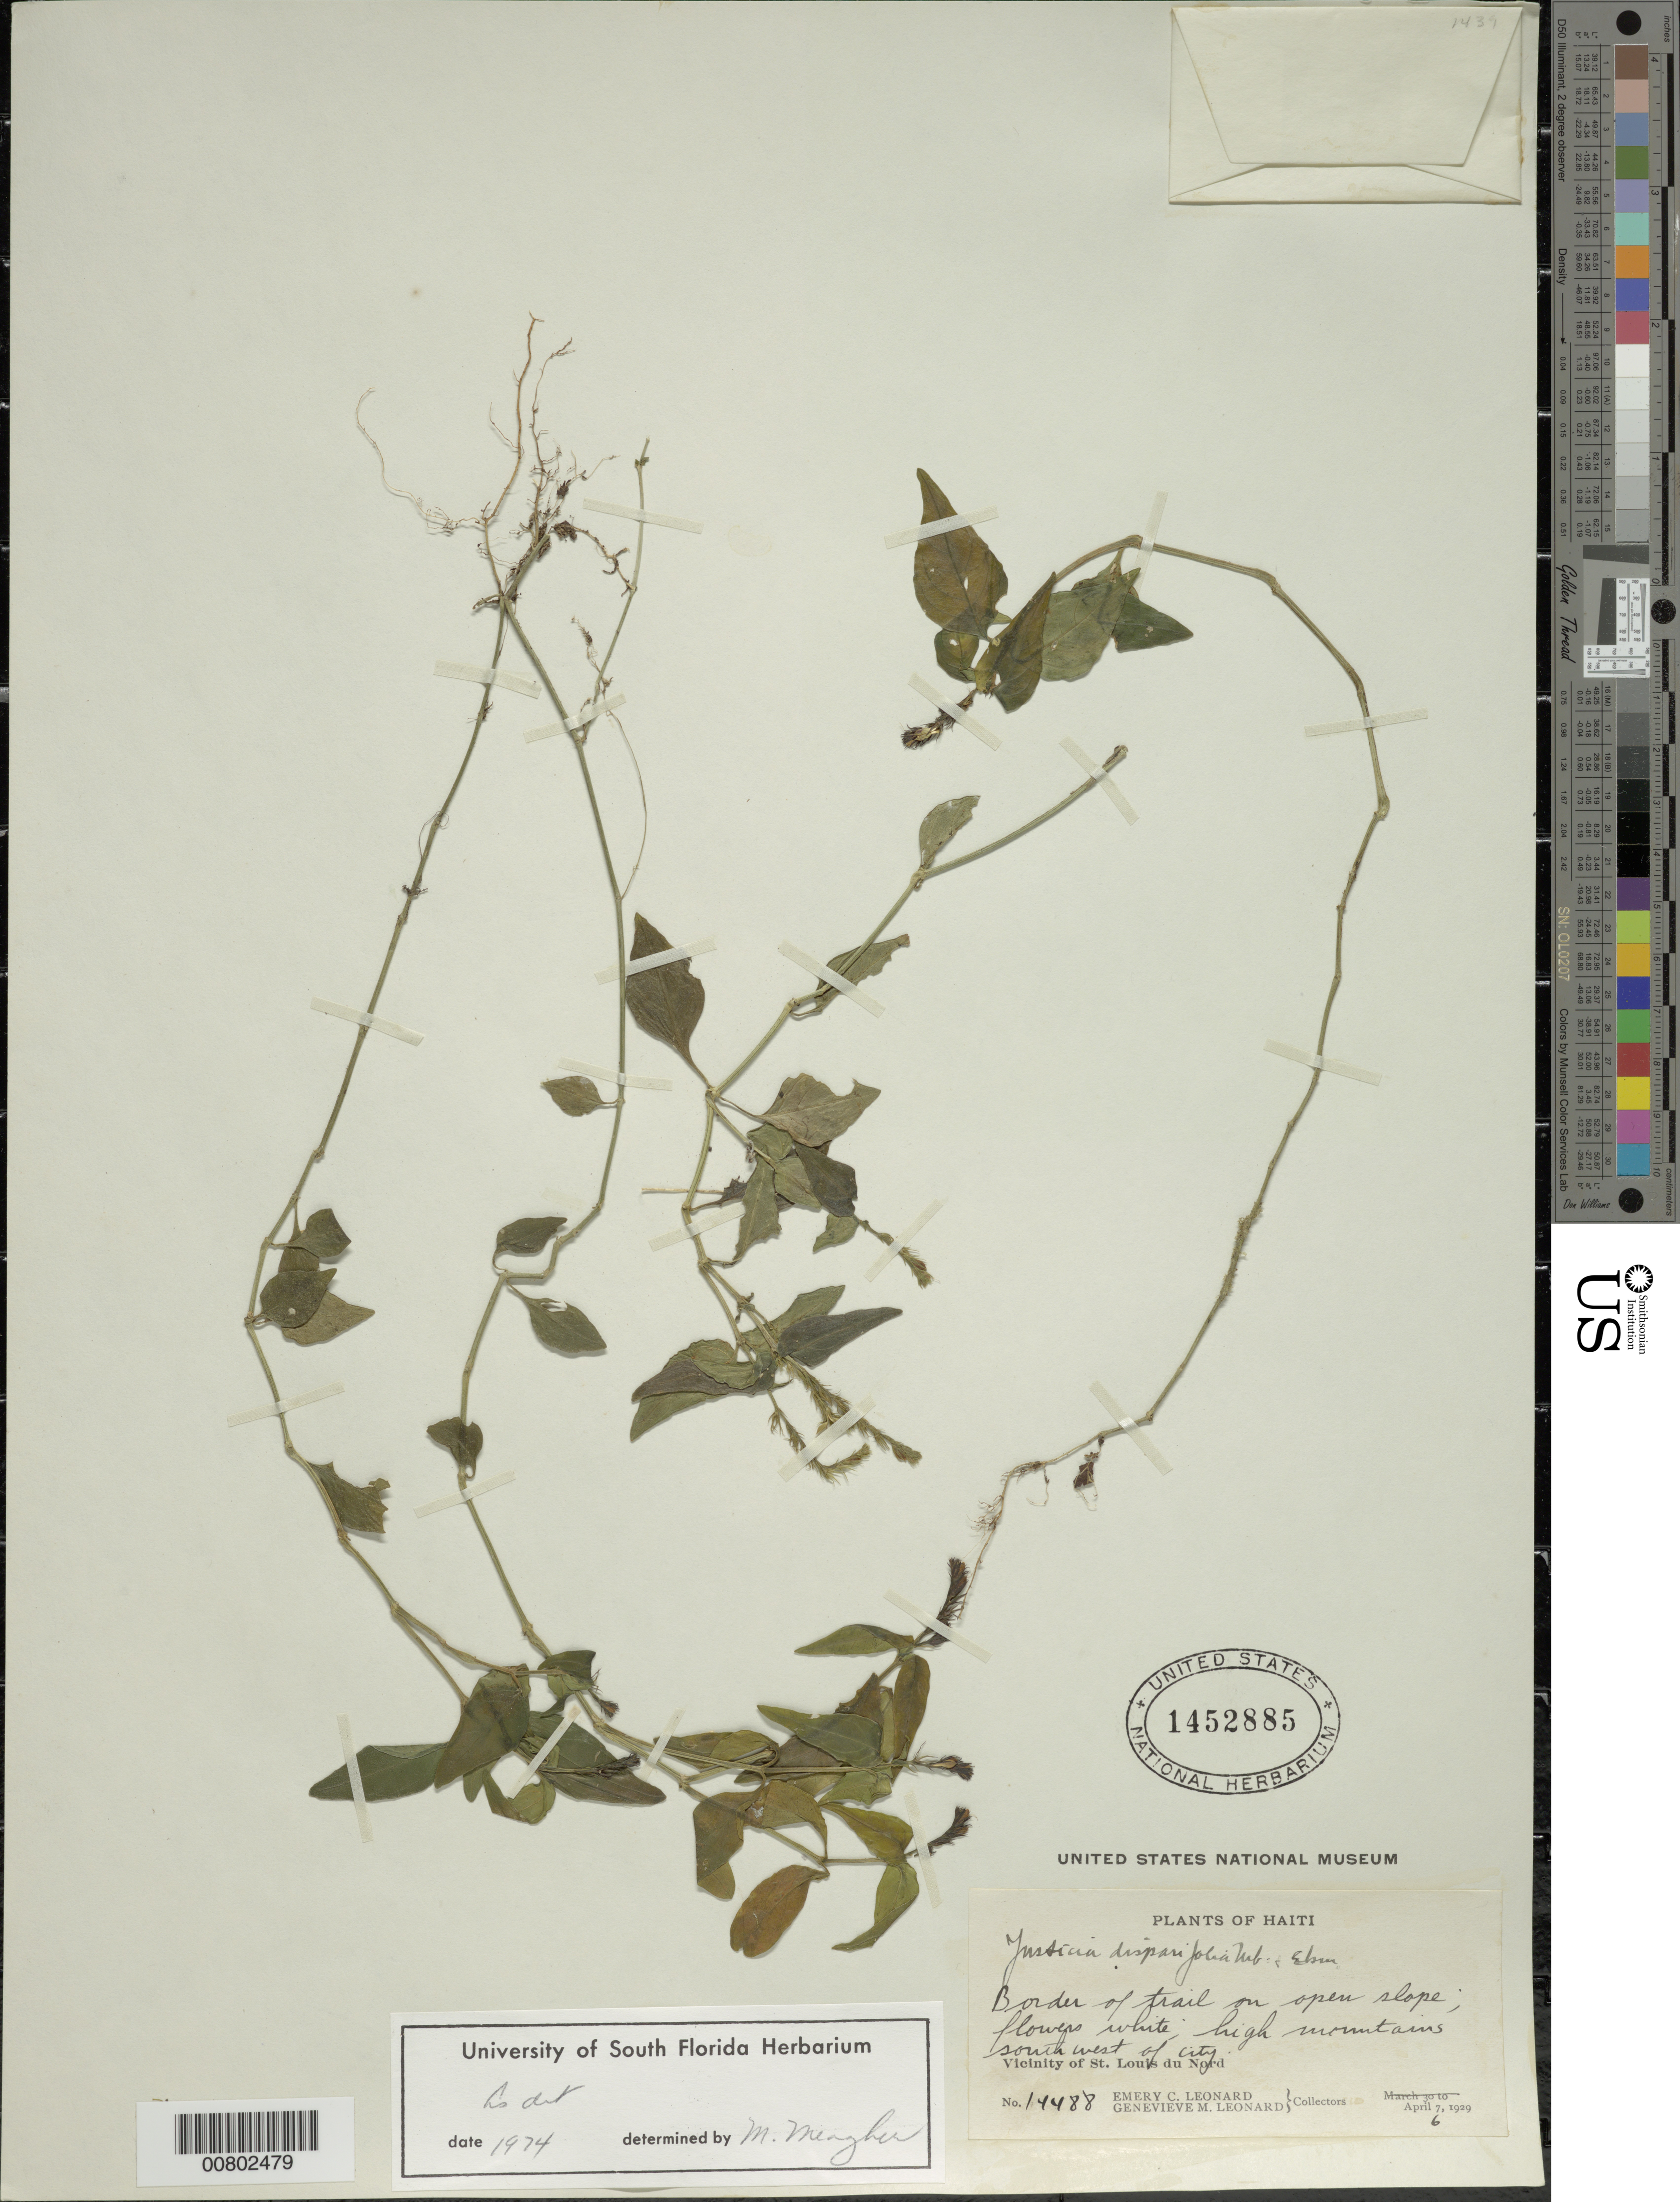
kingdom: Plantae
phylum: Tracheophyta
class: Magnoliopsida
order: Lamiales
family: Acanthaceae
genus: Justicia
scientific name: Justicia disparifolia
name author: Urb. & Ekman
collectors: E. C. Leonard & G. M. Leonard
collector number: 14488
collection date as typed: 06 Apr 1929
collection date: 1929-04-06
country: Haiti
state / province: Nord-Ouest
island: Hispaniola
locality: Vicinity of St. Louis du Nord, high mountains SW of city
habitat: Border of trail on open slope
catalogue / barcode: US 1452885